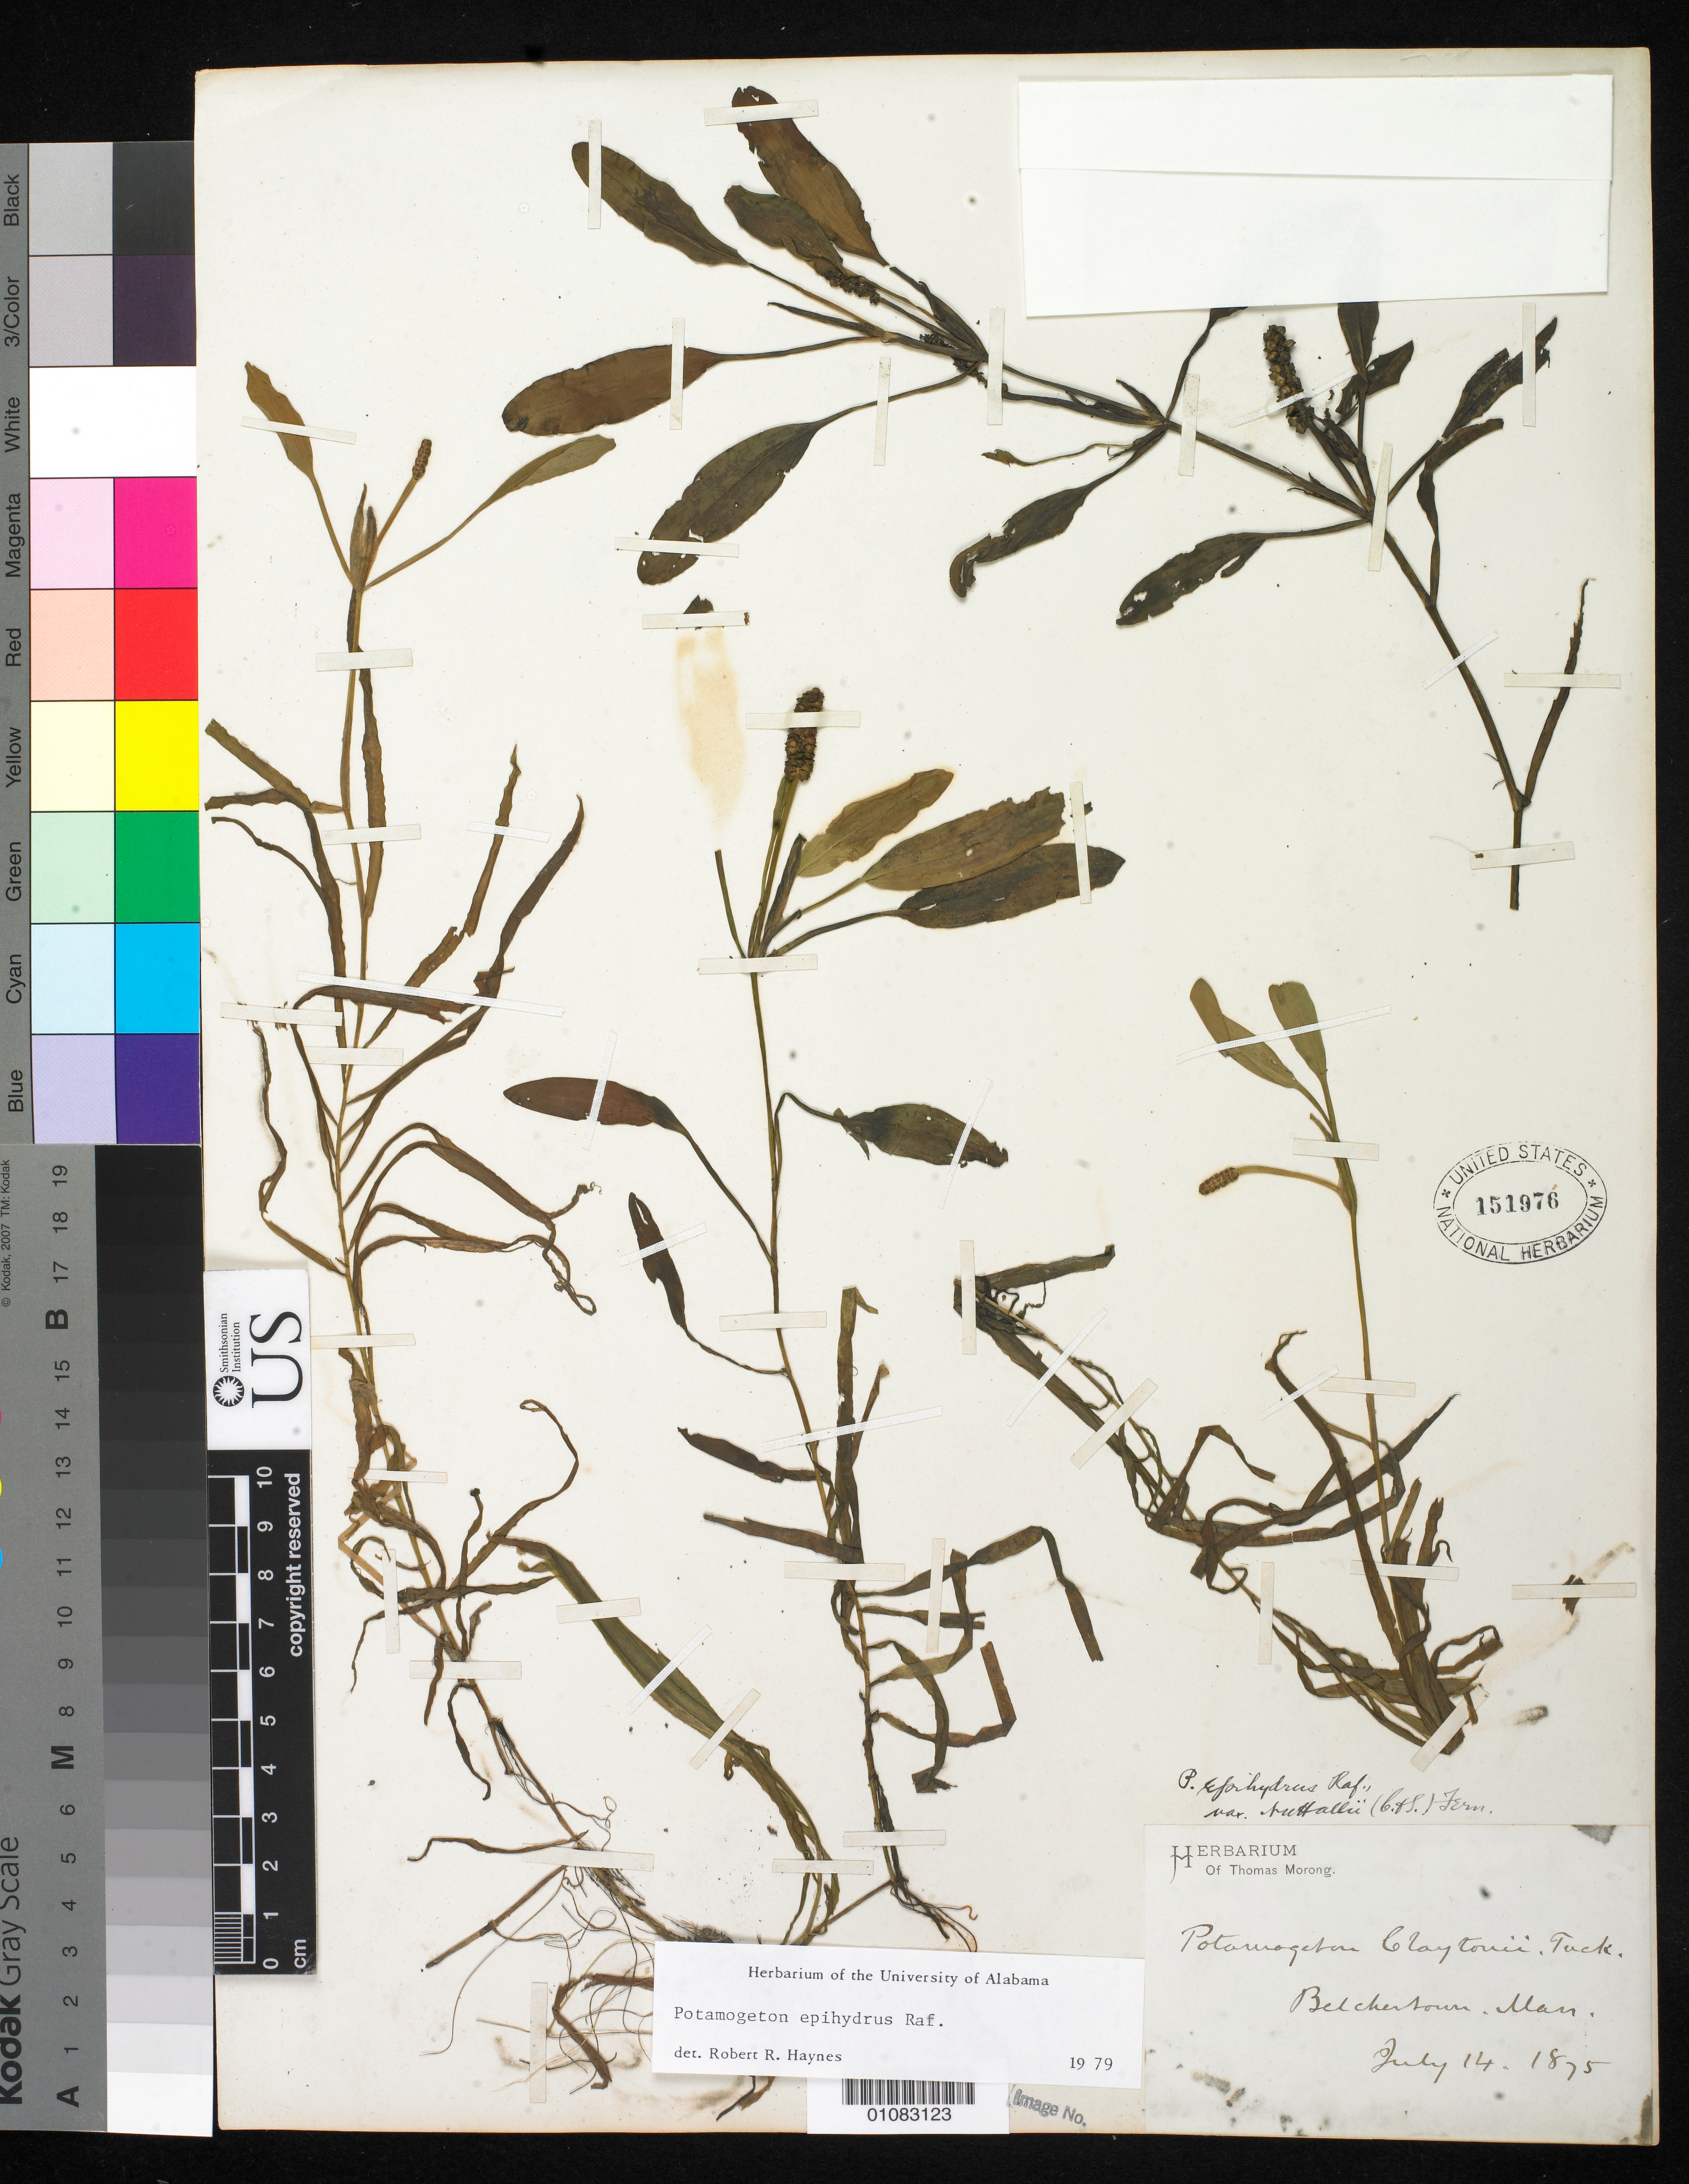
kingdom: Plantae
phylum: Tracheophyta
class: Liliopsida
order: Alismatales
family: Potamogetonaceae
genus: Potamogeton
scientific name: Potamogeton epihydrus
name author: Raf.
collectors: T. Morong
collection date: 1875-07-14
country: United States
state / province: Massachusetts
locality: Belchertown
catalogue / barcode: US 151976